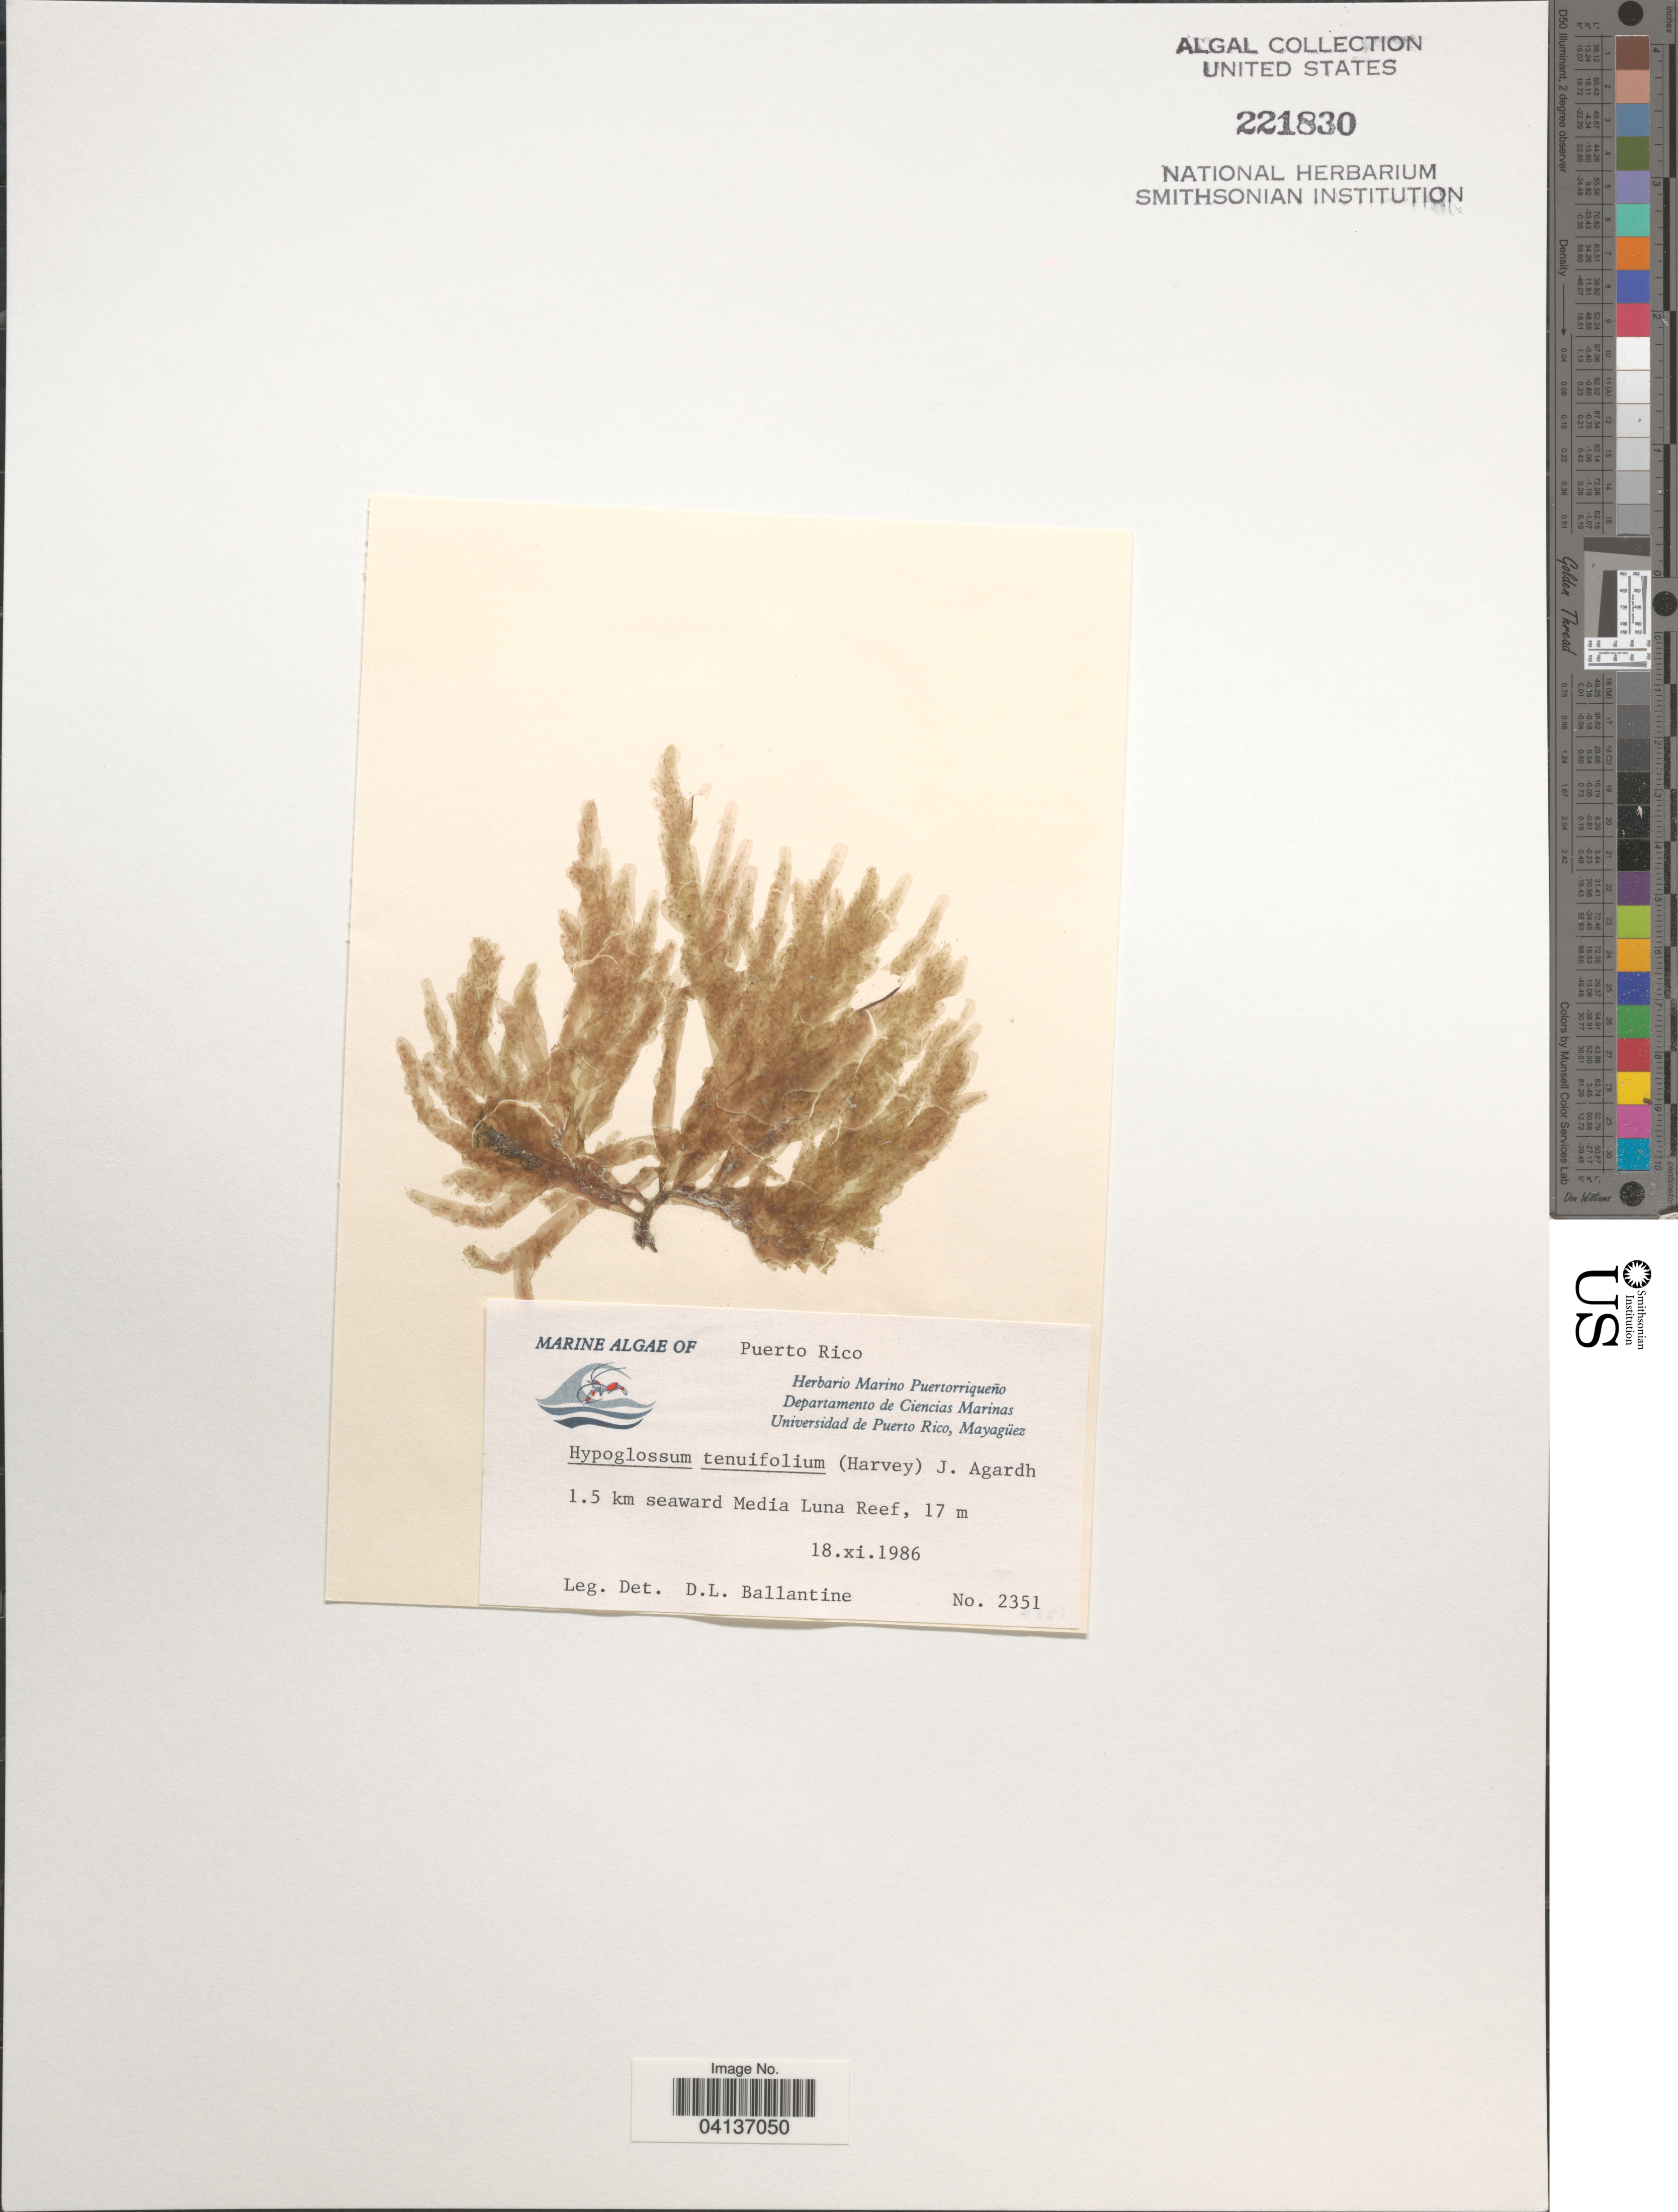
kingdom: Plantae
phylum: Rhodophyta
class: Florideophyceae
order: Ceramiales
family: Delesseriaceae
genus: Hypoglossum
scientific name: Hypoglossum tenuifolium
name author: (Harv.) J. Agardh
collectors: D.L. Ballantine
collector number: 2351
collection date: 1986-11-18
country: Puerto Rico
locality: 1.5 km seaward Media Luna Reef.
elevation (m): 17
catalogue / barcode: US 221830